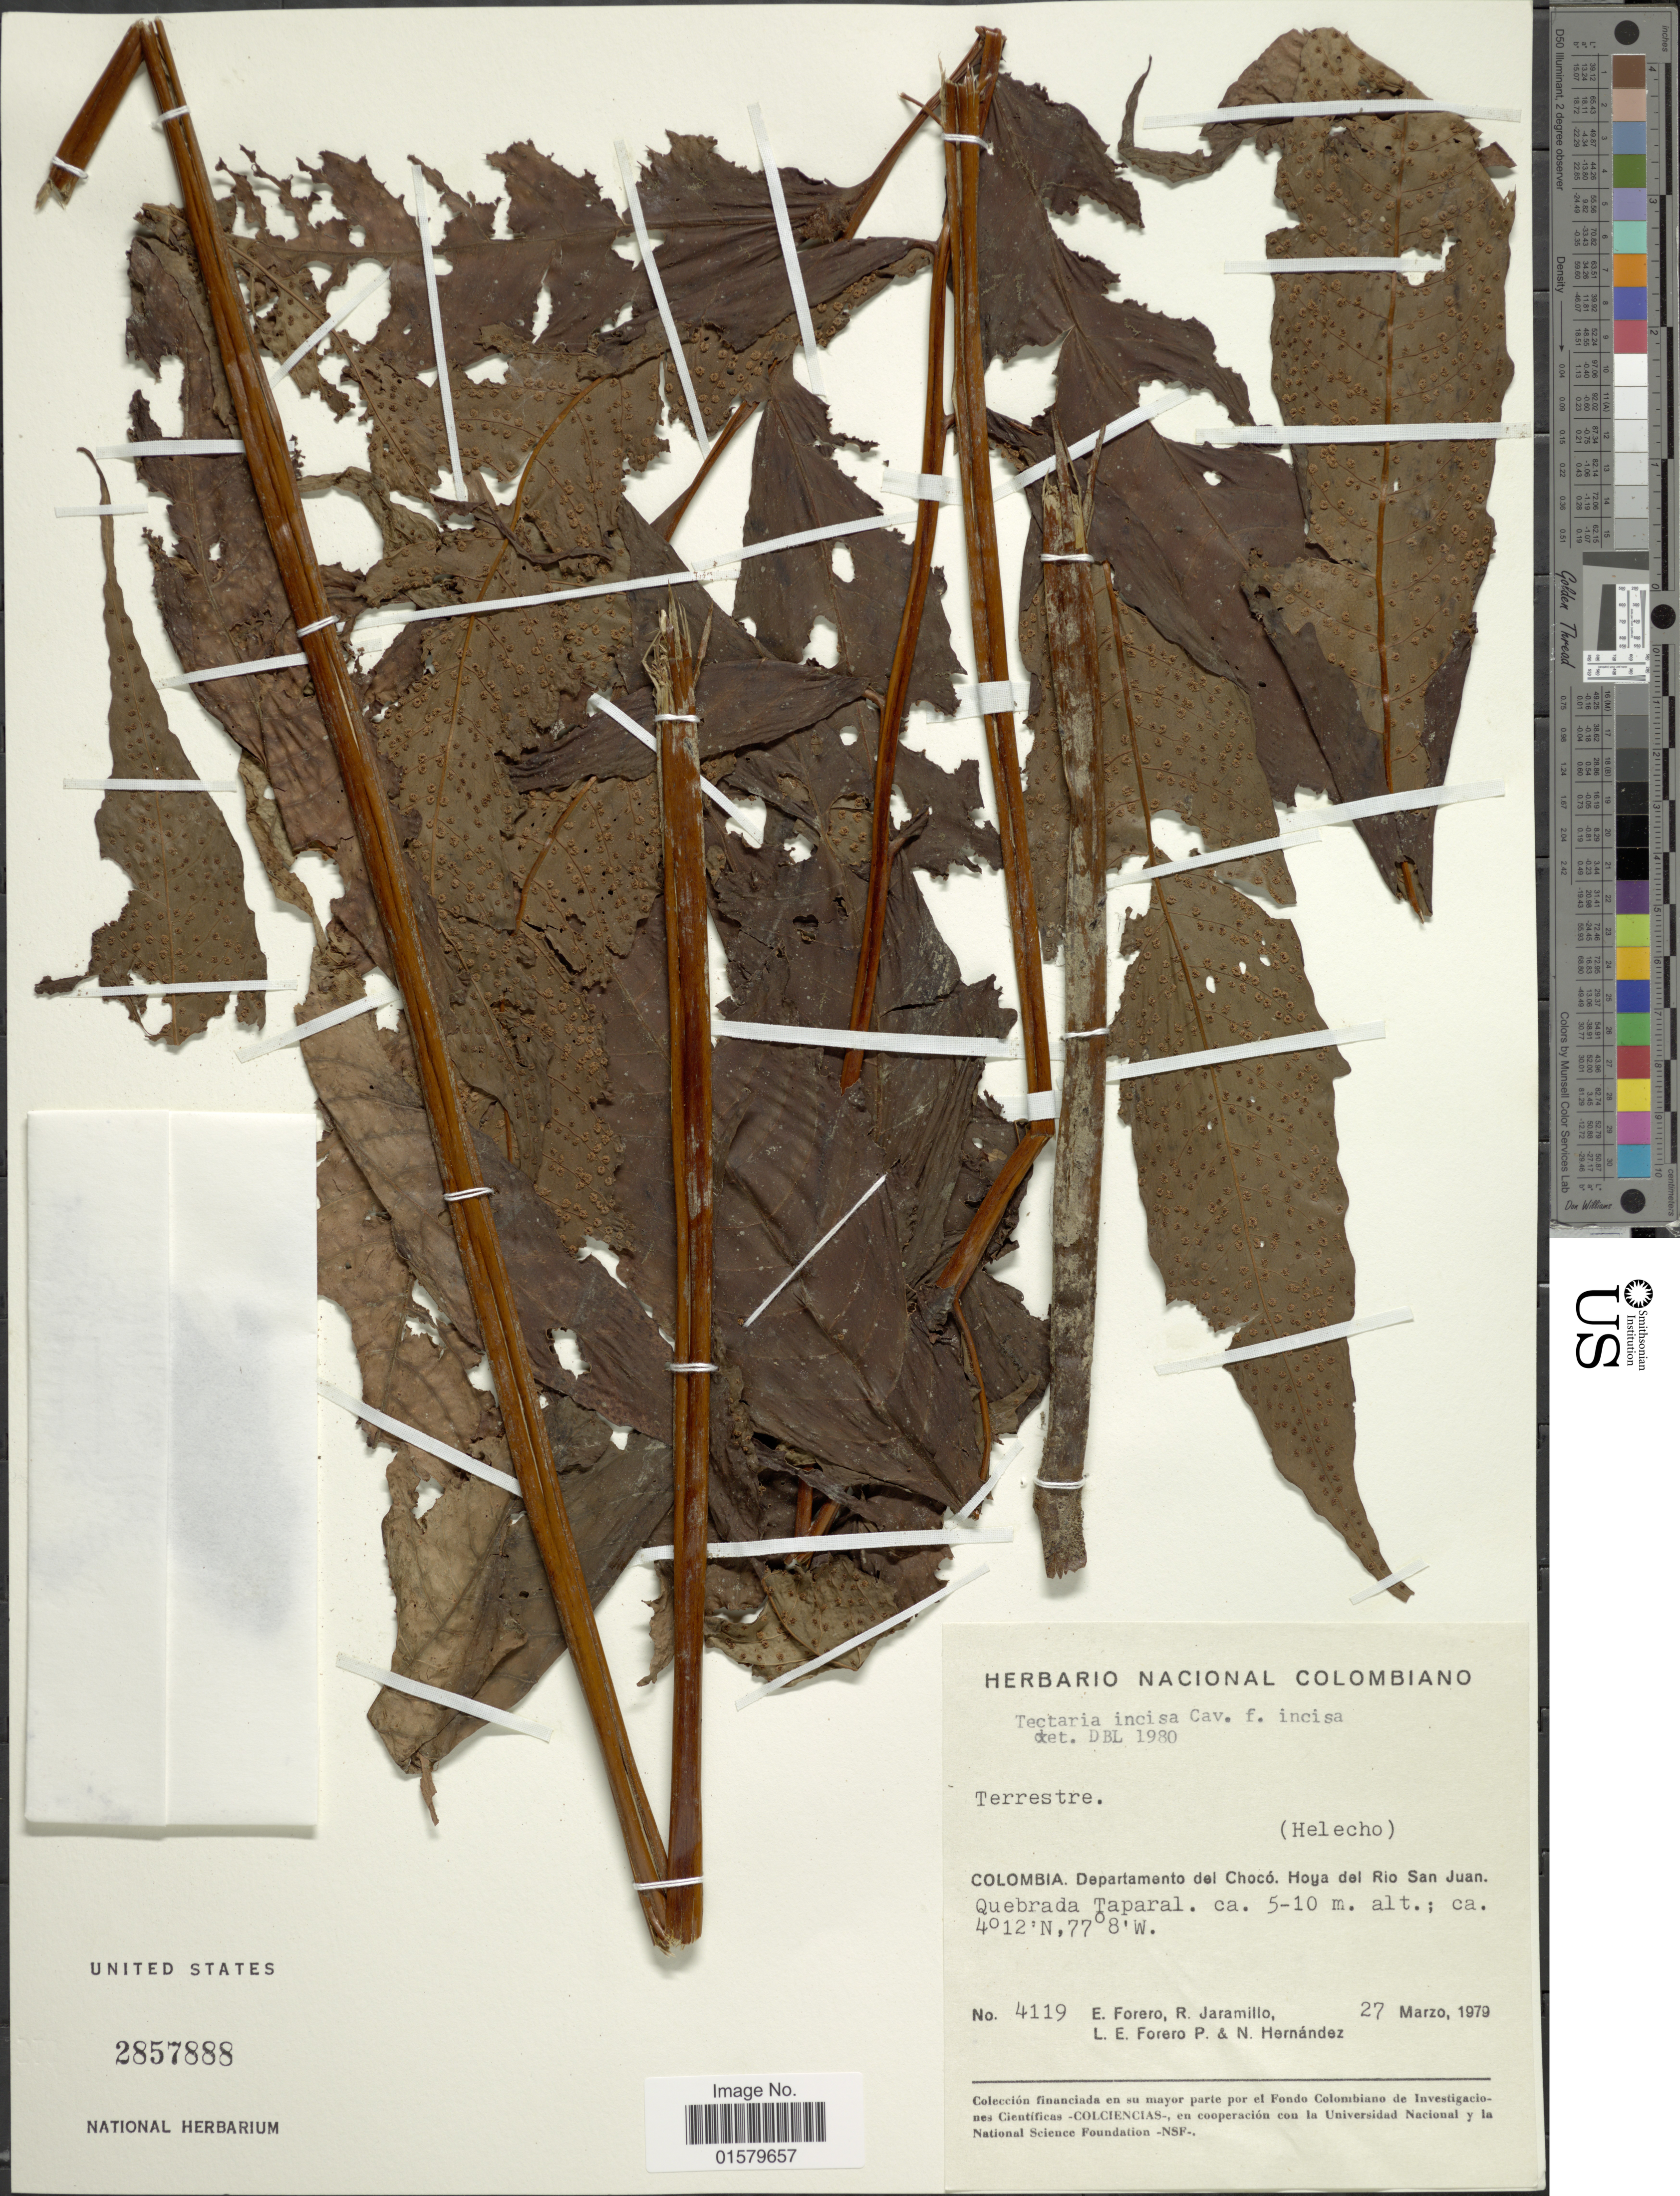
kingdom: Plantae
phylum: Tracheophyta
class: Polypodiopsida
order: Polypodiales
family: Tectariaceae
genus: Tectaria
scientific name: Tectaria incisa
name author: Cav.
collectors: E. Forero, R. Jaramillo M., L. E. Forero, P. Hernandez & N. Hernandez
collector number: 4119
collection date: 1979-03-27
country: Colombia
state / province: Chocó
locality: Hoya del Rio San Juan, Quebrada Taparal.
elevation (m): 5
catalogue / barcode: US 2857888